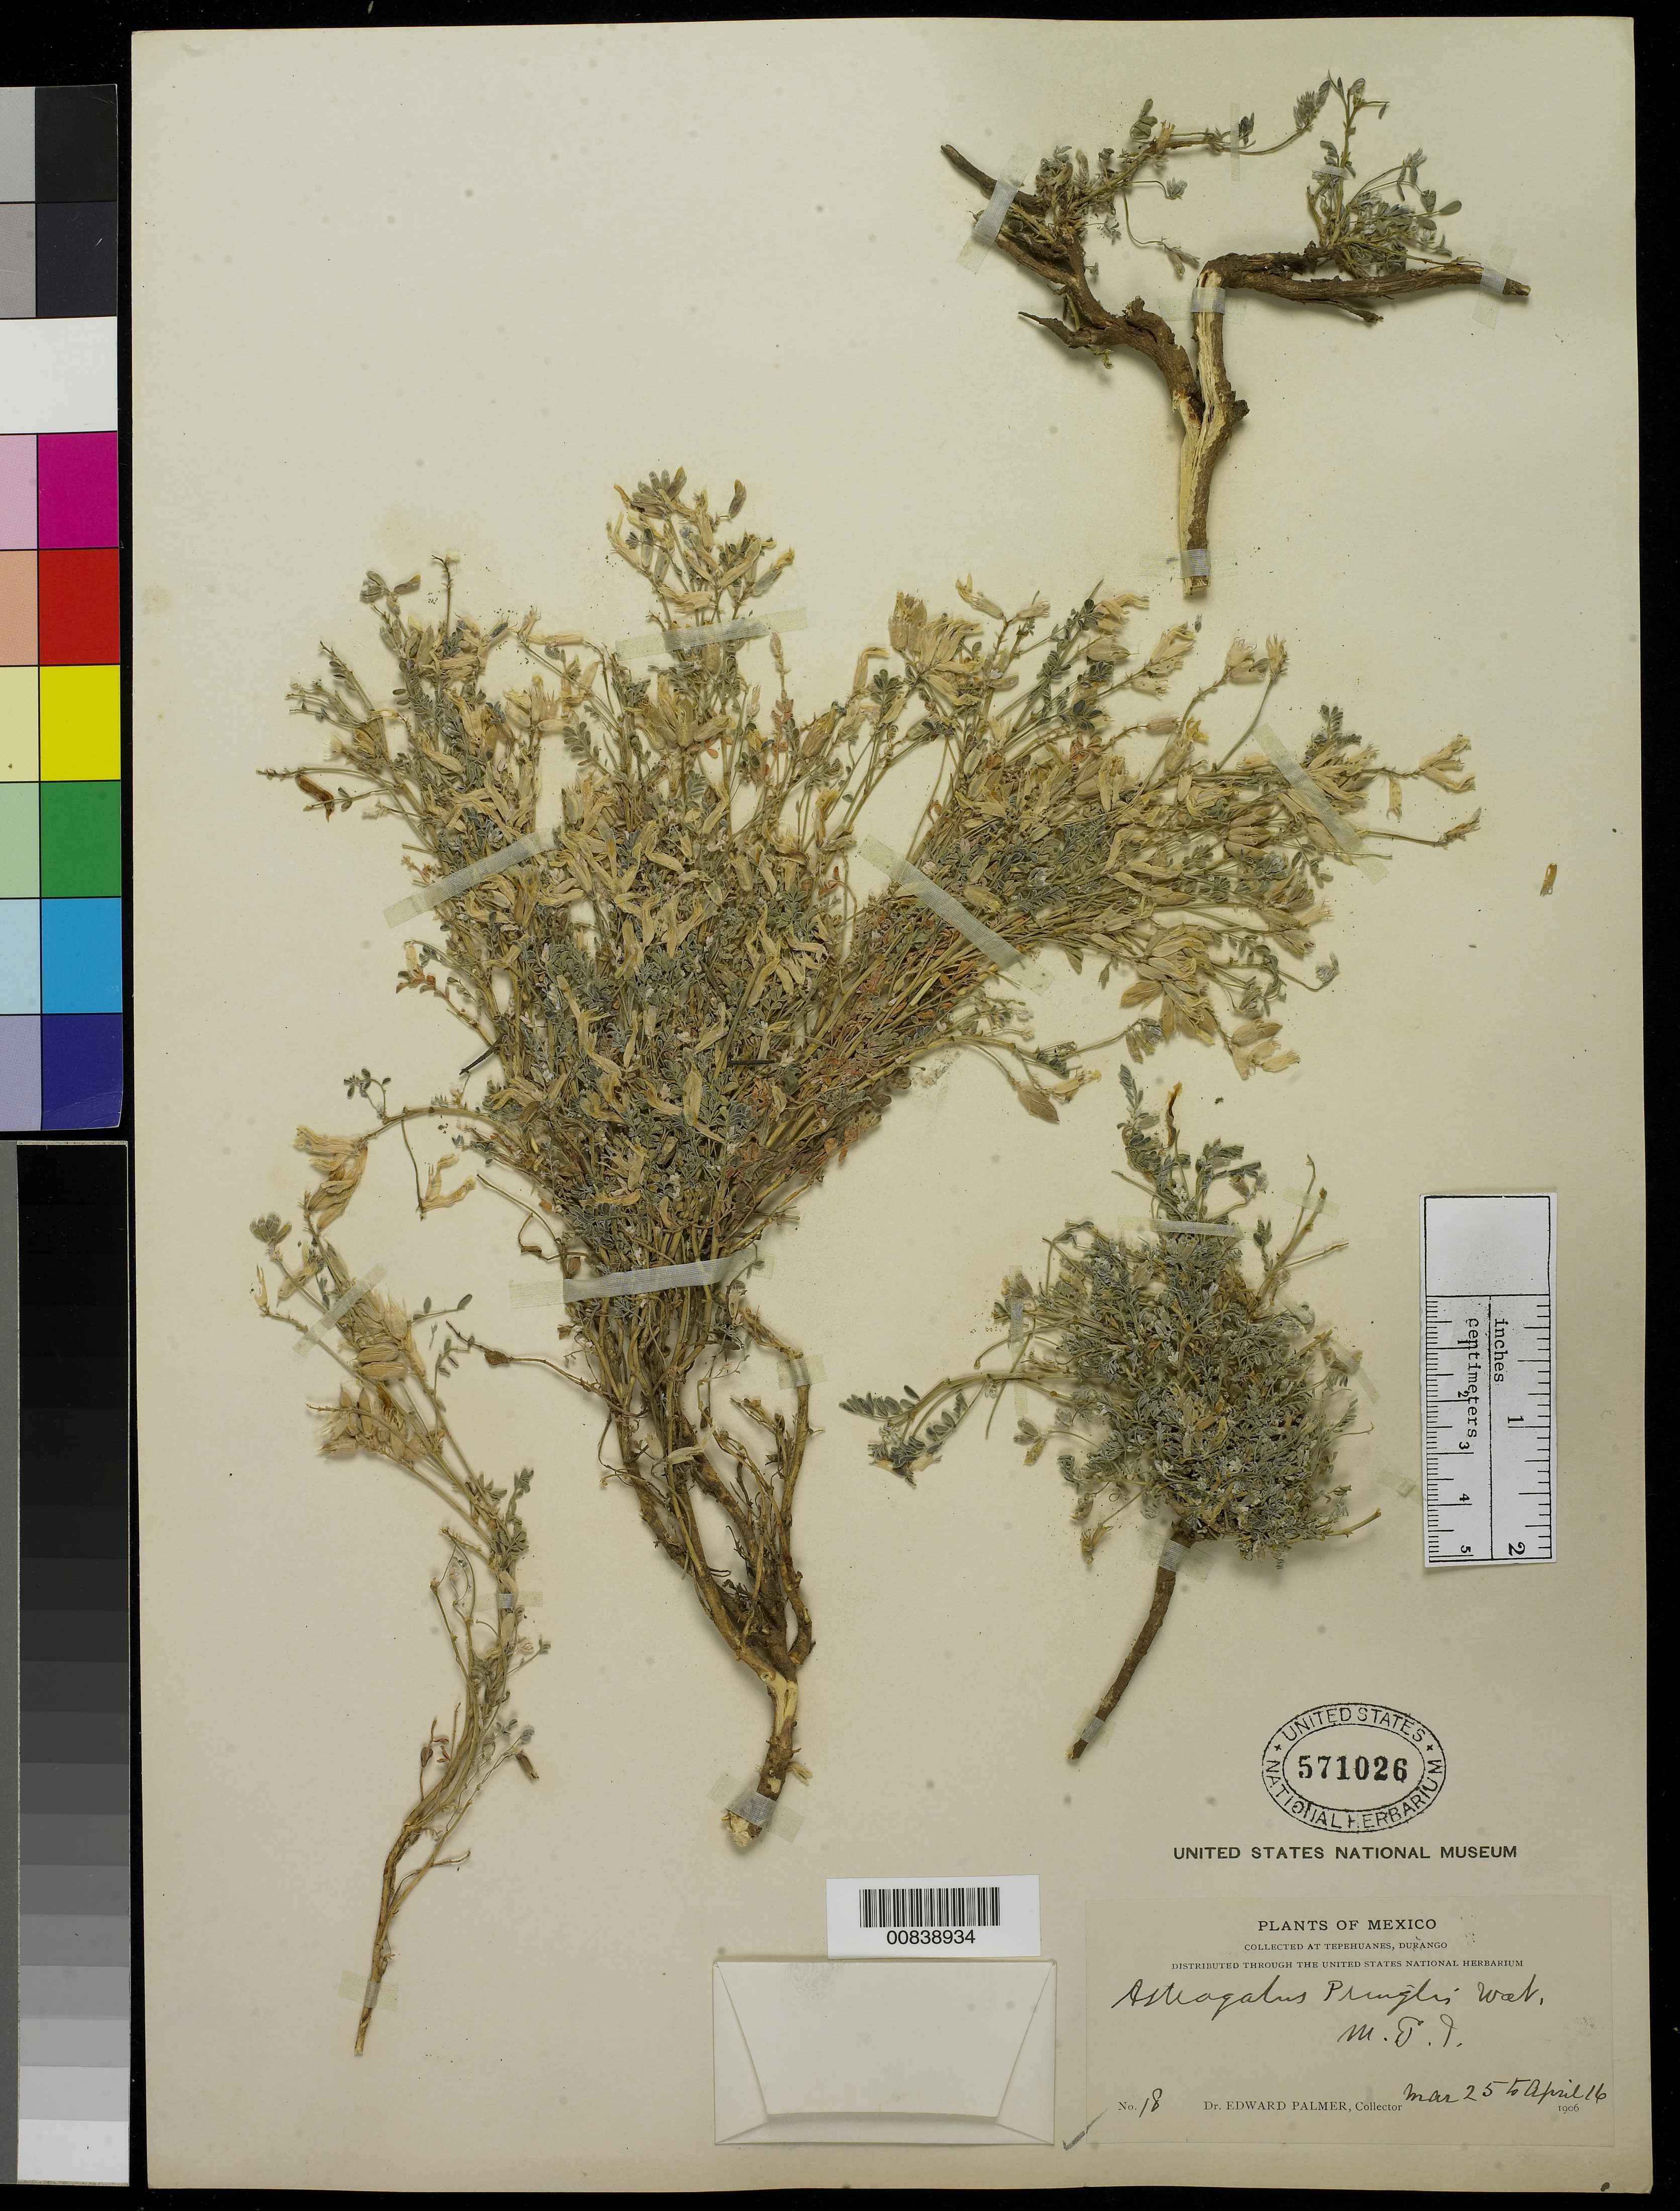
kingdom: Plantae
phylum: Tracheophyta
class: Magnoliopsida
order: Fabales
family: Fabaceae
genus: Astragalus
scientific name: Astragalus pringlei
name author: S. Watson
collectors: E. Palmer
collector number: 18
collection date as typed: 25 Mar 1906 to 16 Apr 1906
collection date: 1906-03-25/1906-04-16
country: Mexico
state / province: Durango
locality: Tepehuanes, Durango.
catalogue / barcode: US 571026